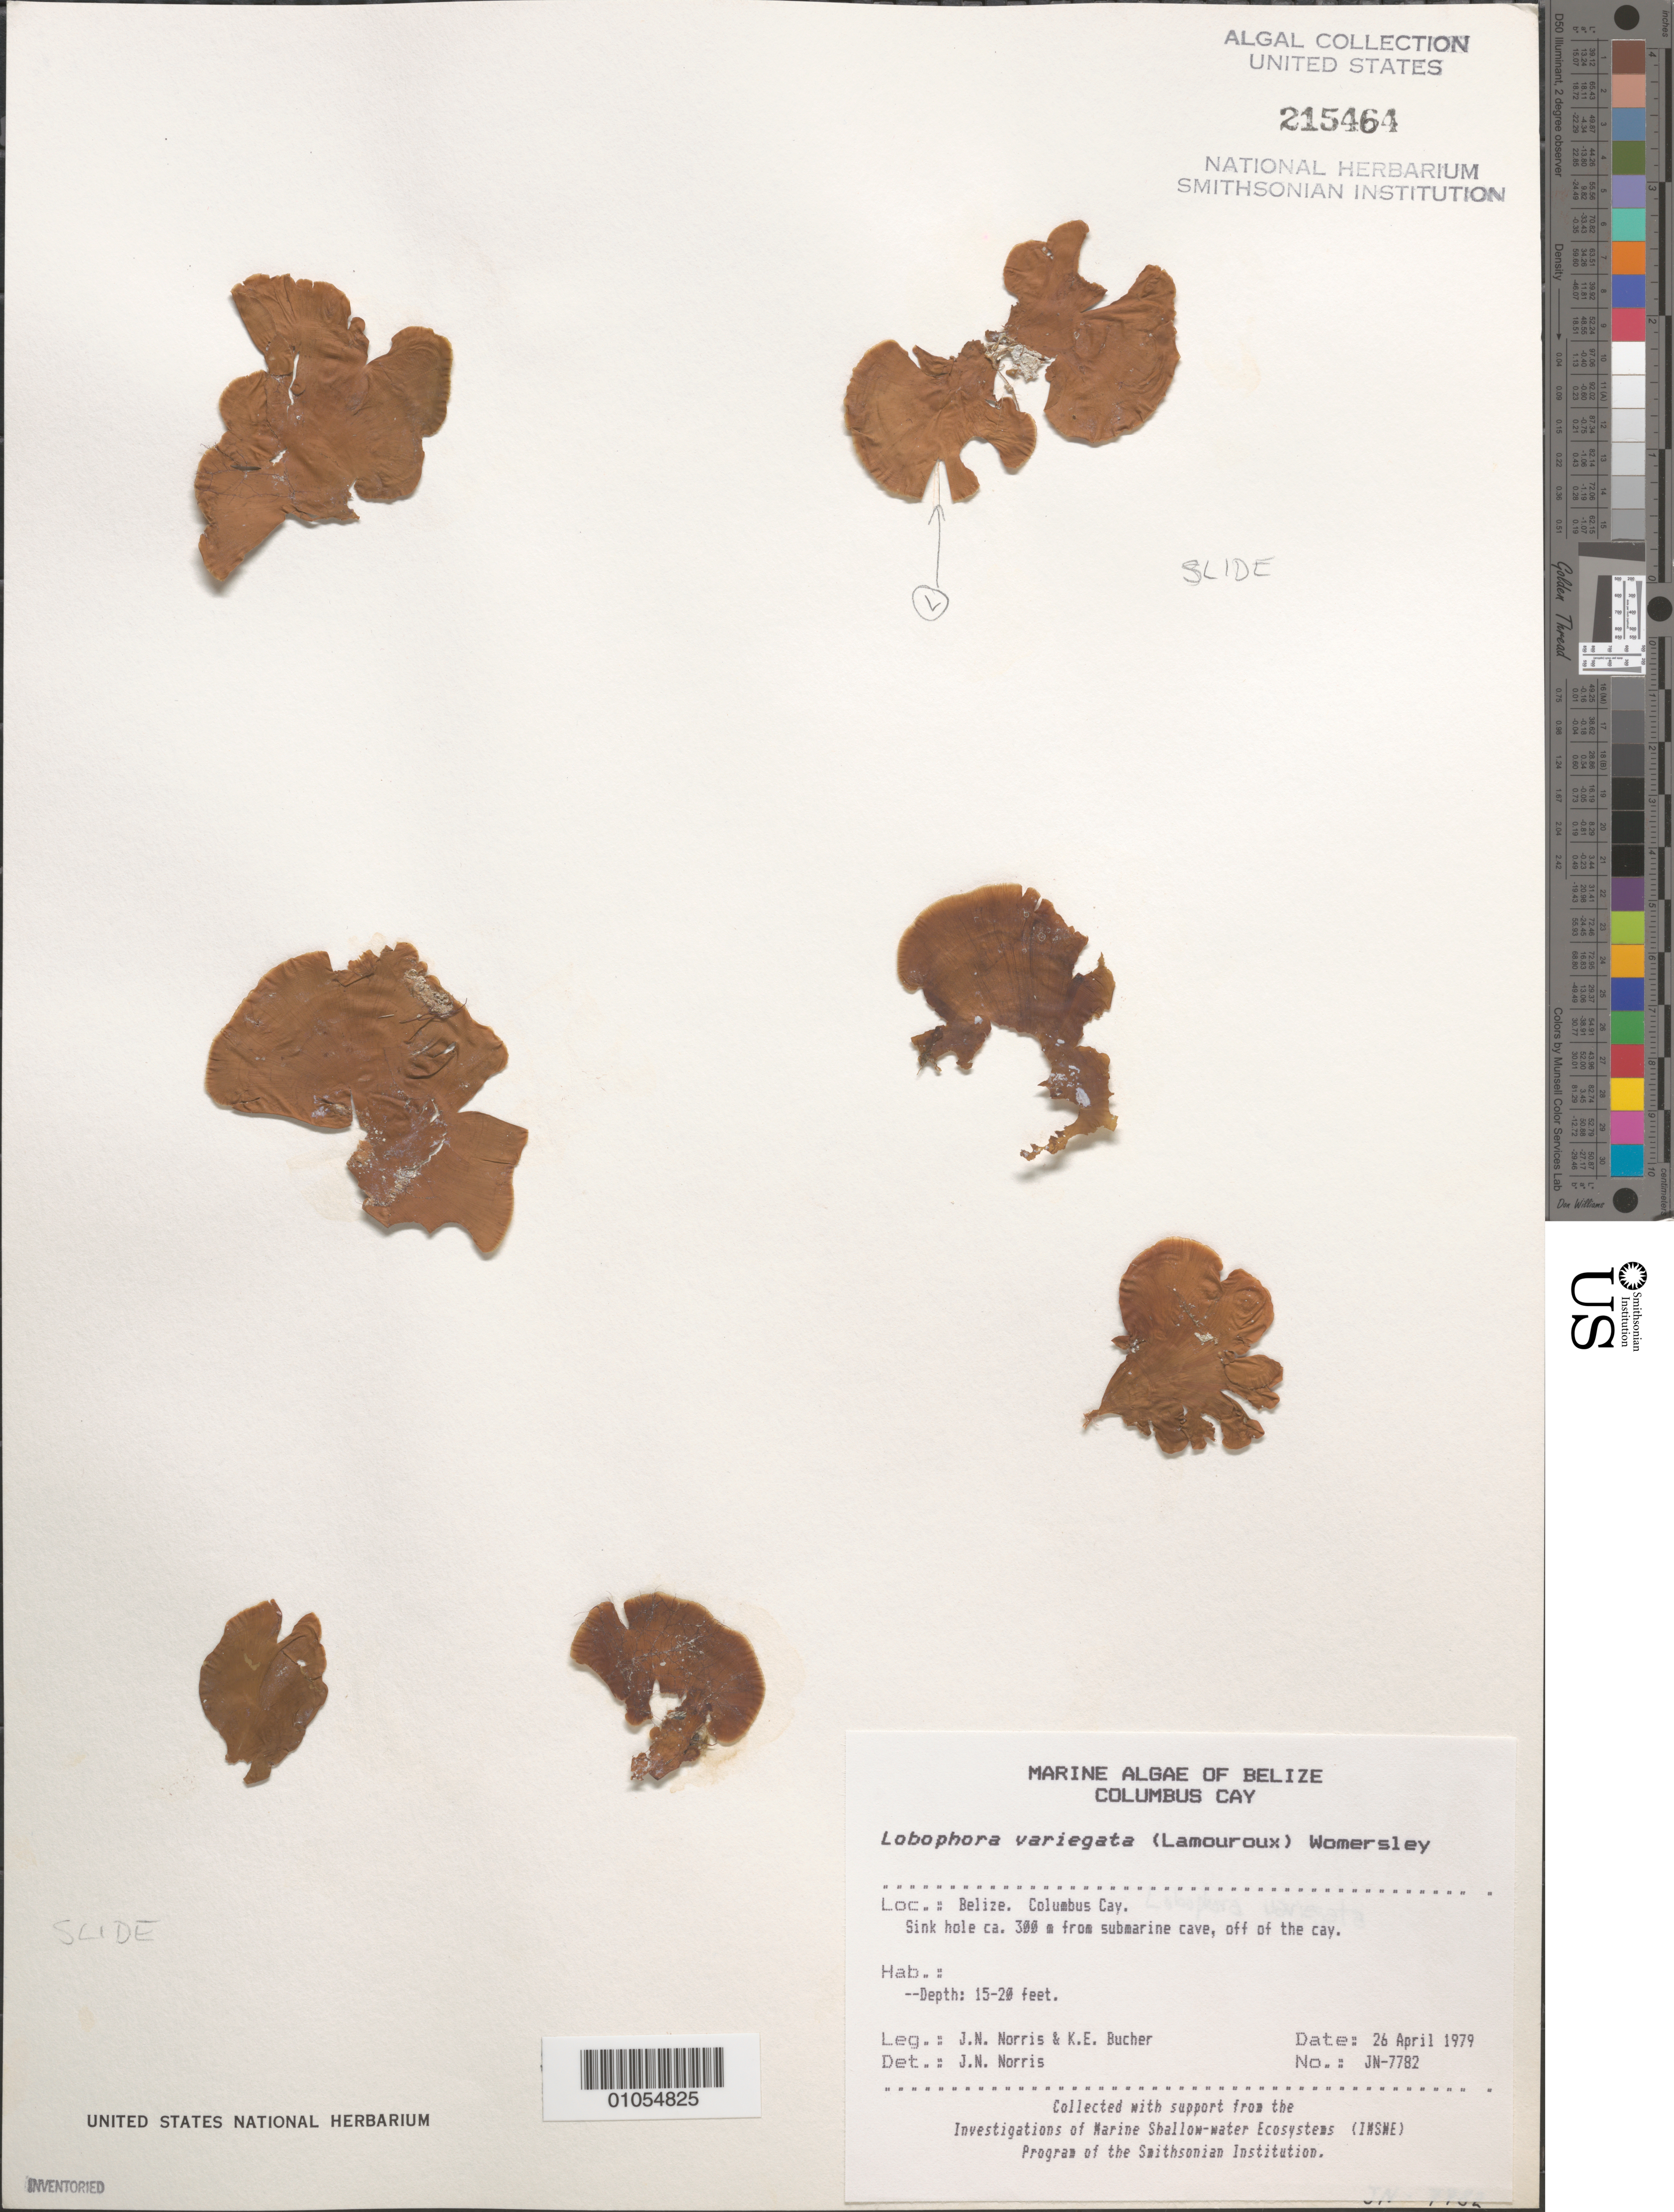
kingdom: Chromista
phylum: Ochrophyta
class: Phaeophyceae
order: Dictyotales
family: Dictyotaceae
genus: Lobophora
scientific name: Lobophora variegata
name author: (J.V.Lamouroux) Womersley & E.C. Oliveira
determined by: Norris, James N.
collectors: J. N. Norris & K. E. Bucher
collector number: JN-7782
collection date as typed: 26 Apr 1979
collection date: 1979-04-26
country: Belize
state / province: Stann Creek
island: Columbus Cay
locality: Sink hole ca. 300 m from submarine cave, off of the cay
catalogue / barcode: US 215464